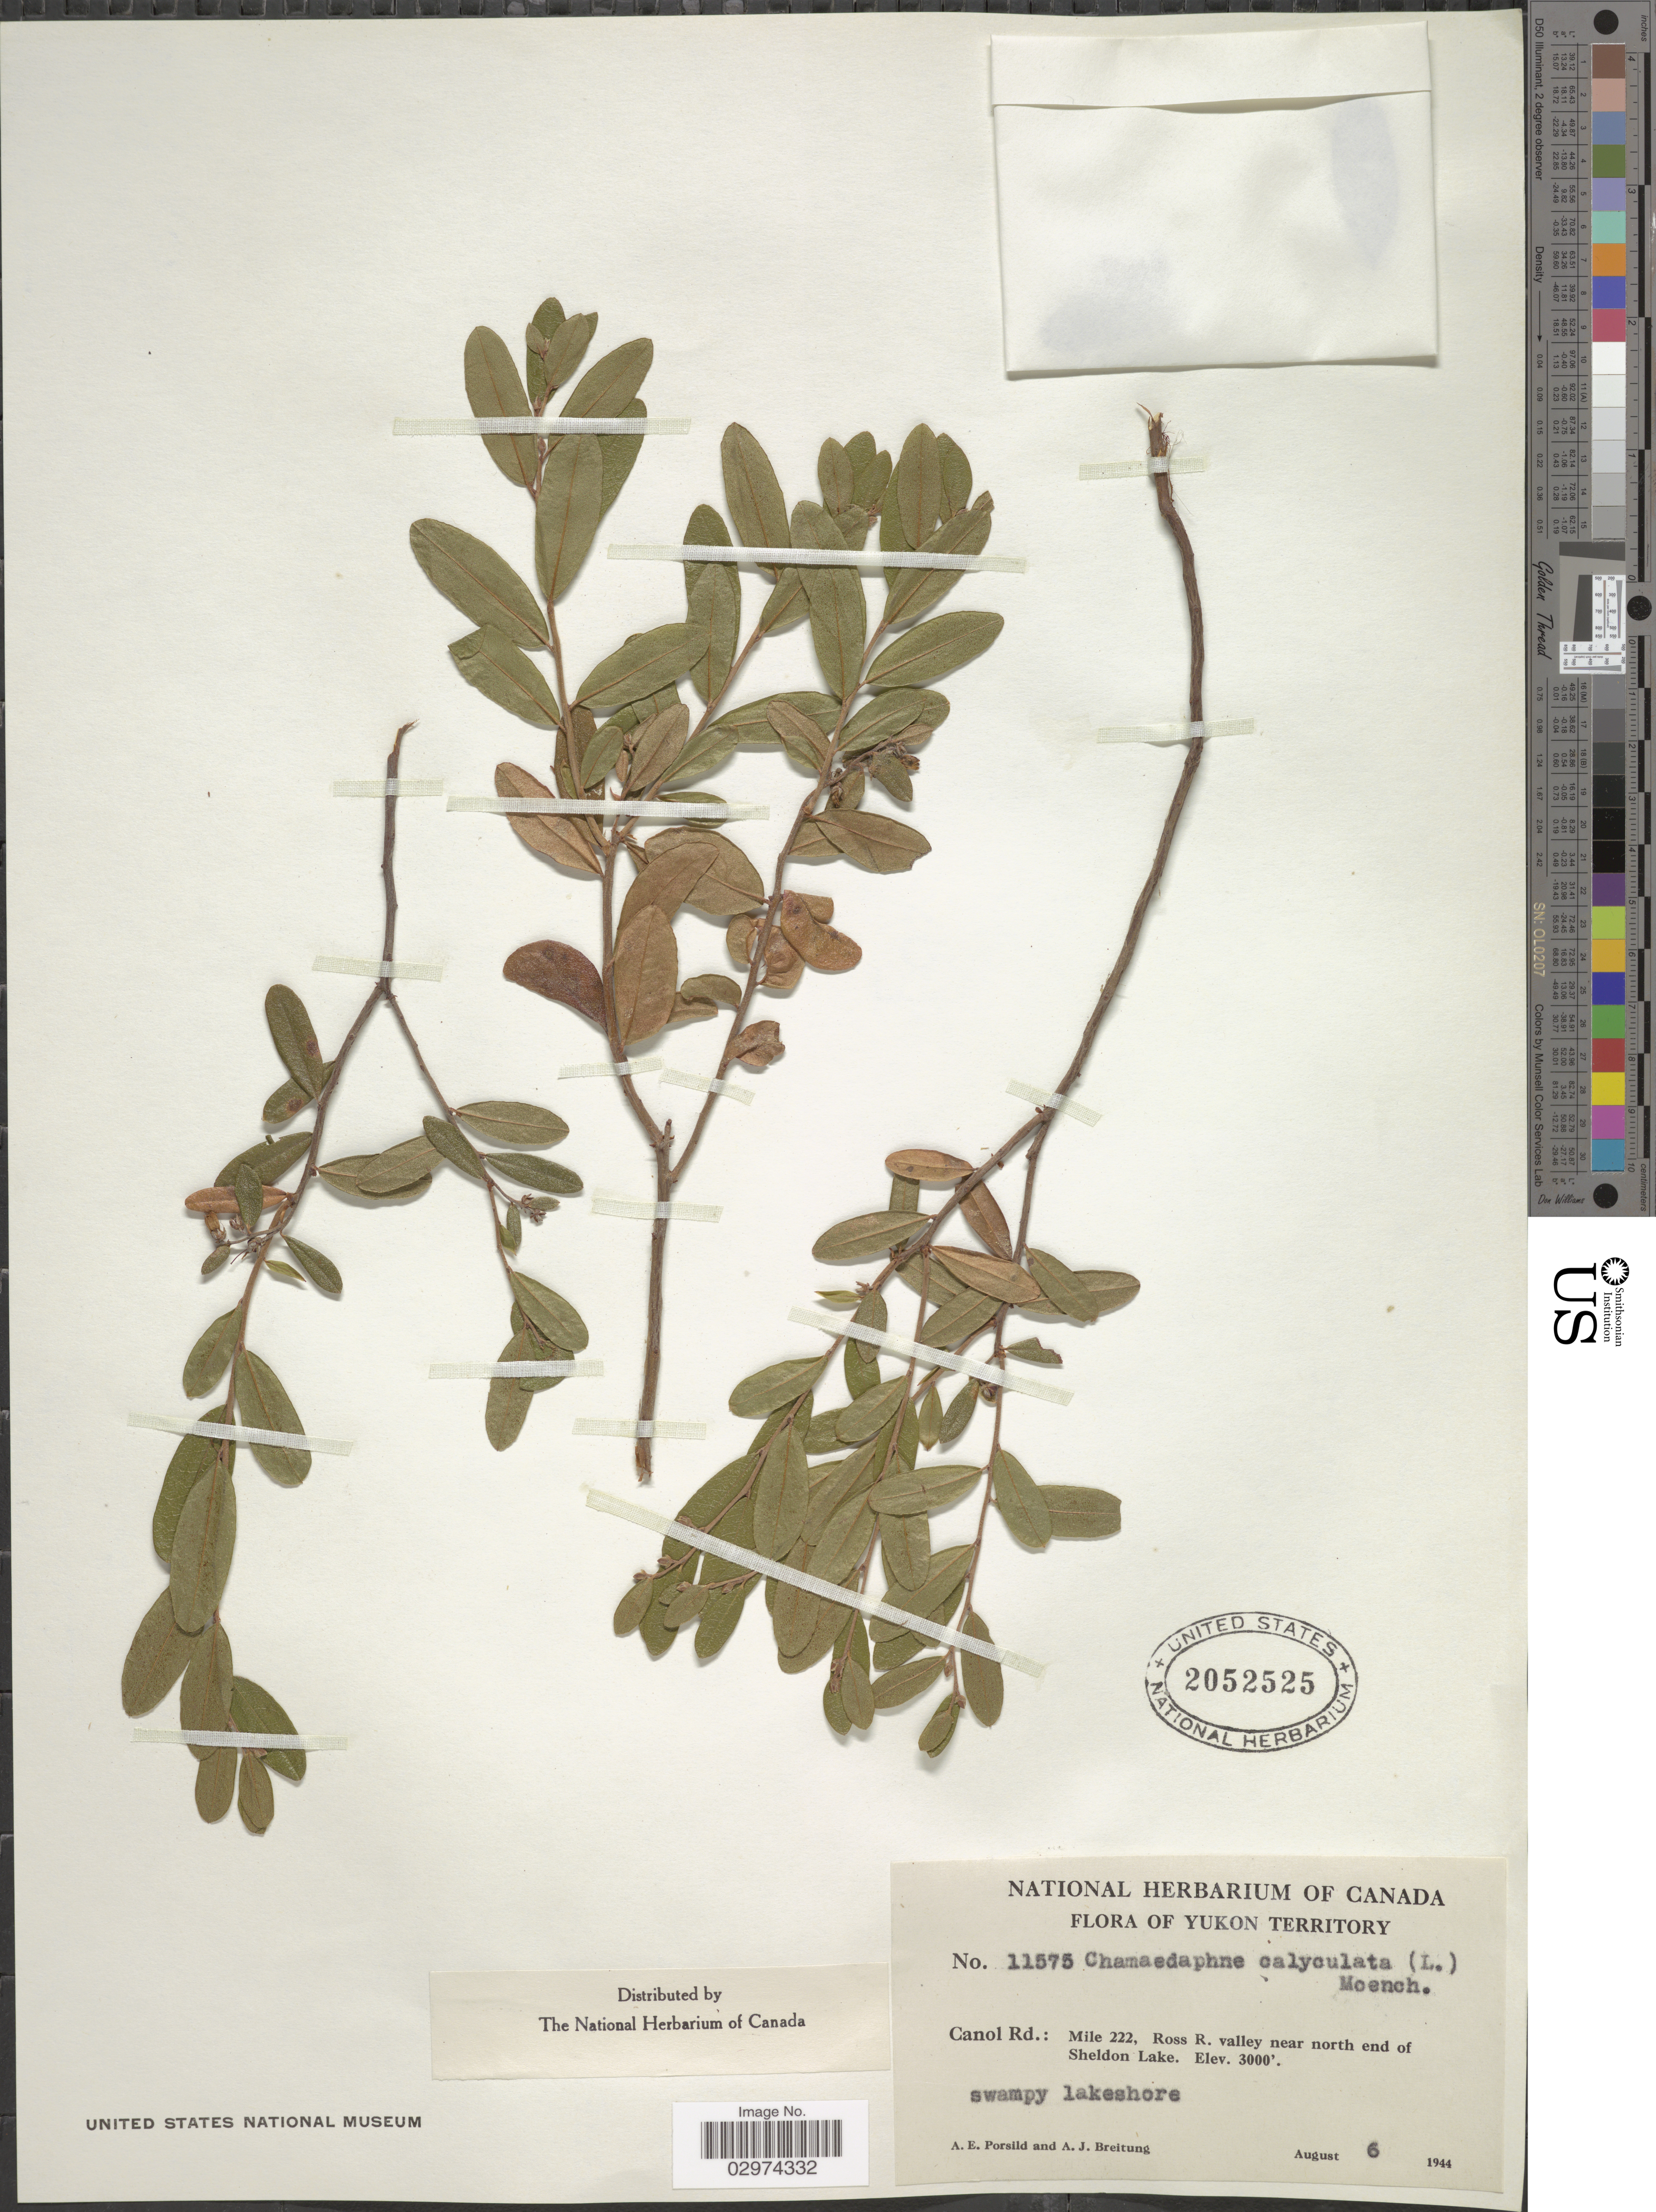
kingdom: Plantae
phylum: Tracheophyta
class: Magnoliopsida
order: Ericales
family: Ericaceae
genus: Chamaedaphne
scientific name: Chamaedaphne calyculata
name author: (L.) Moench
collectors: A. E. Porsild & A. Breitung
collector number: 11575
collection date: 1944-08-06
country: Canada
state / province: Yukon Territory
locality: Canol Rd.: Mile 222, Ross R. valley near north end of Sheldon Lake.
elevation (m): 914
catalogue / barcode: US 2052525